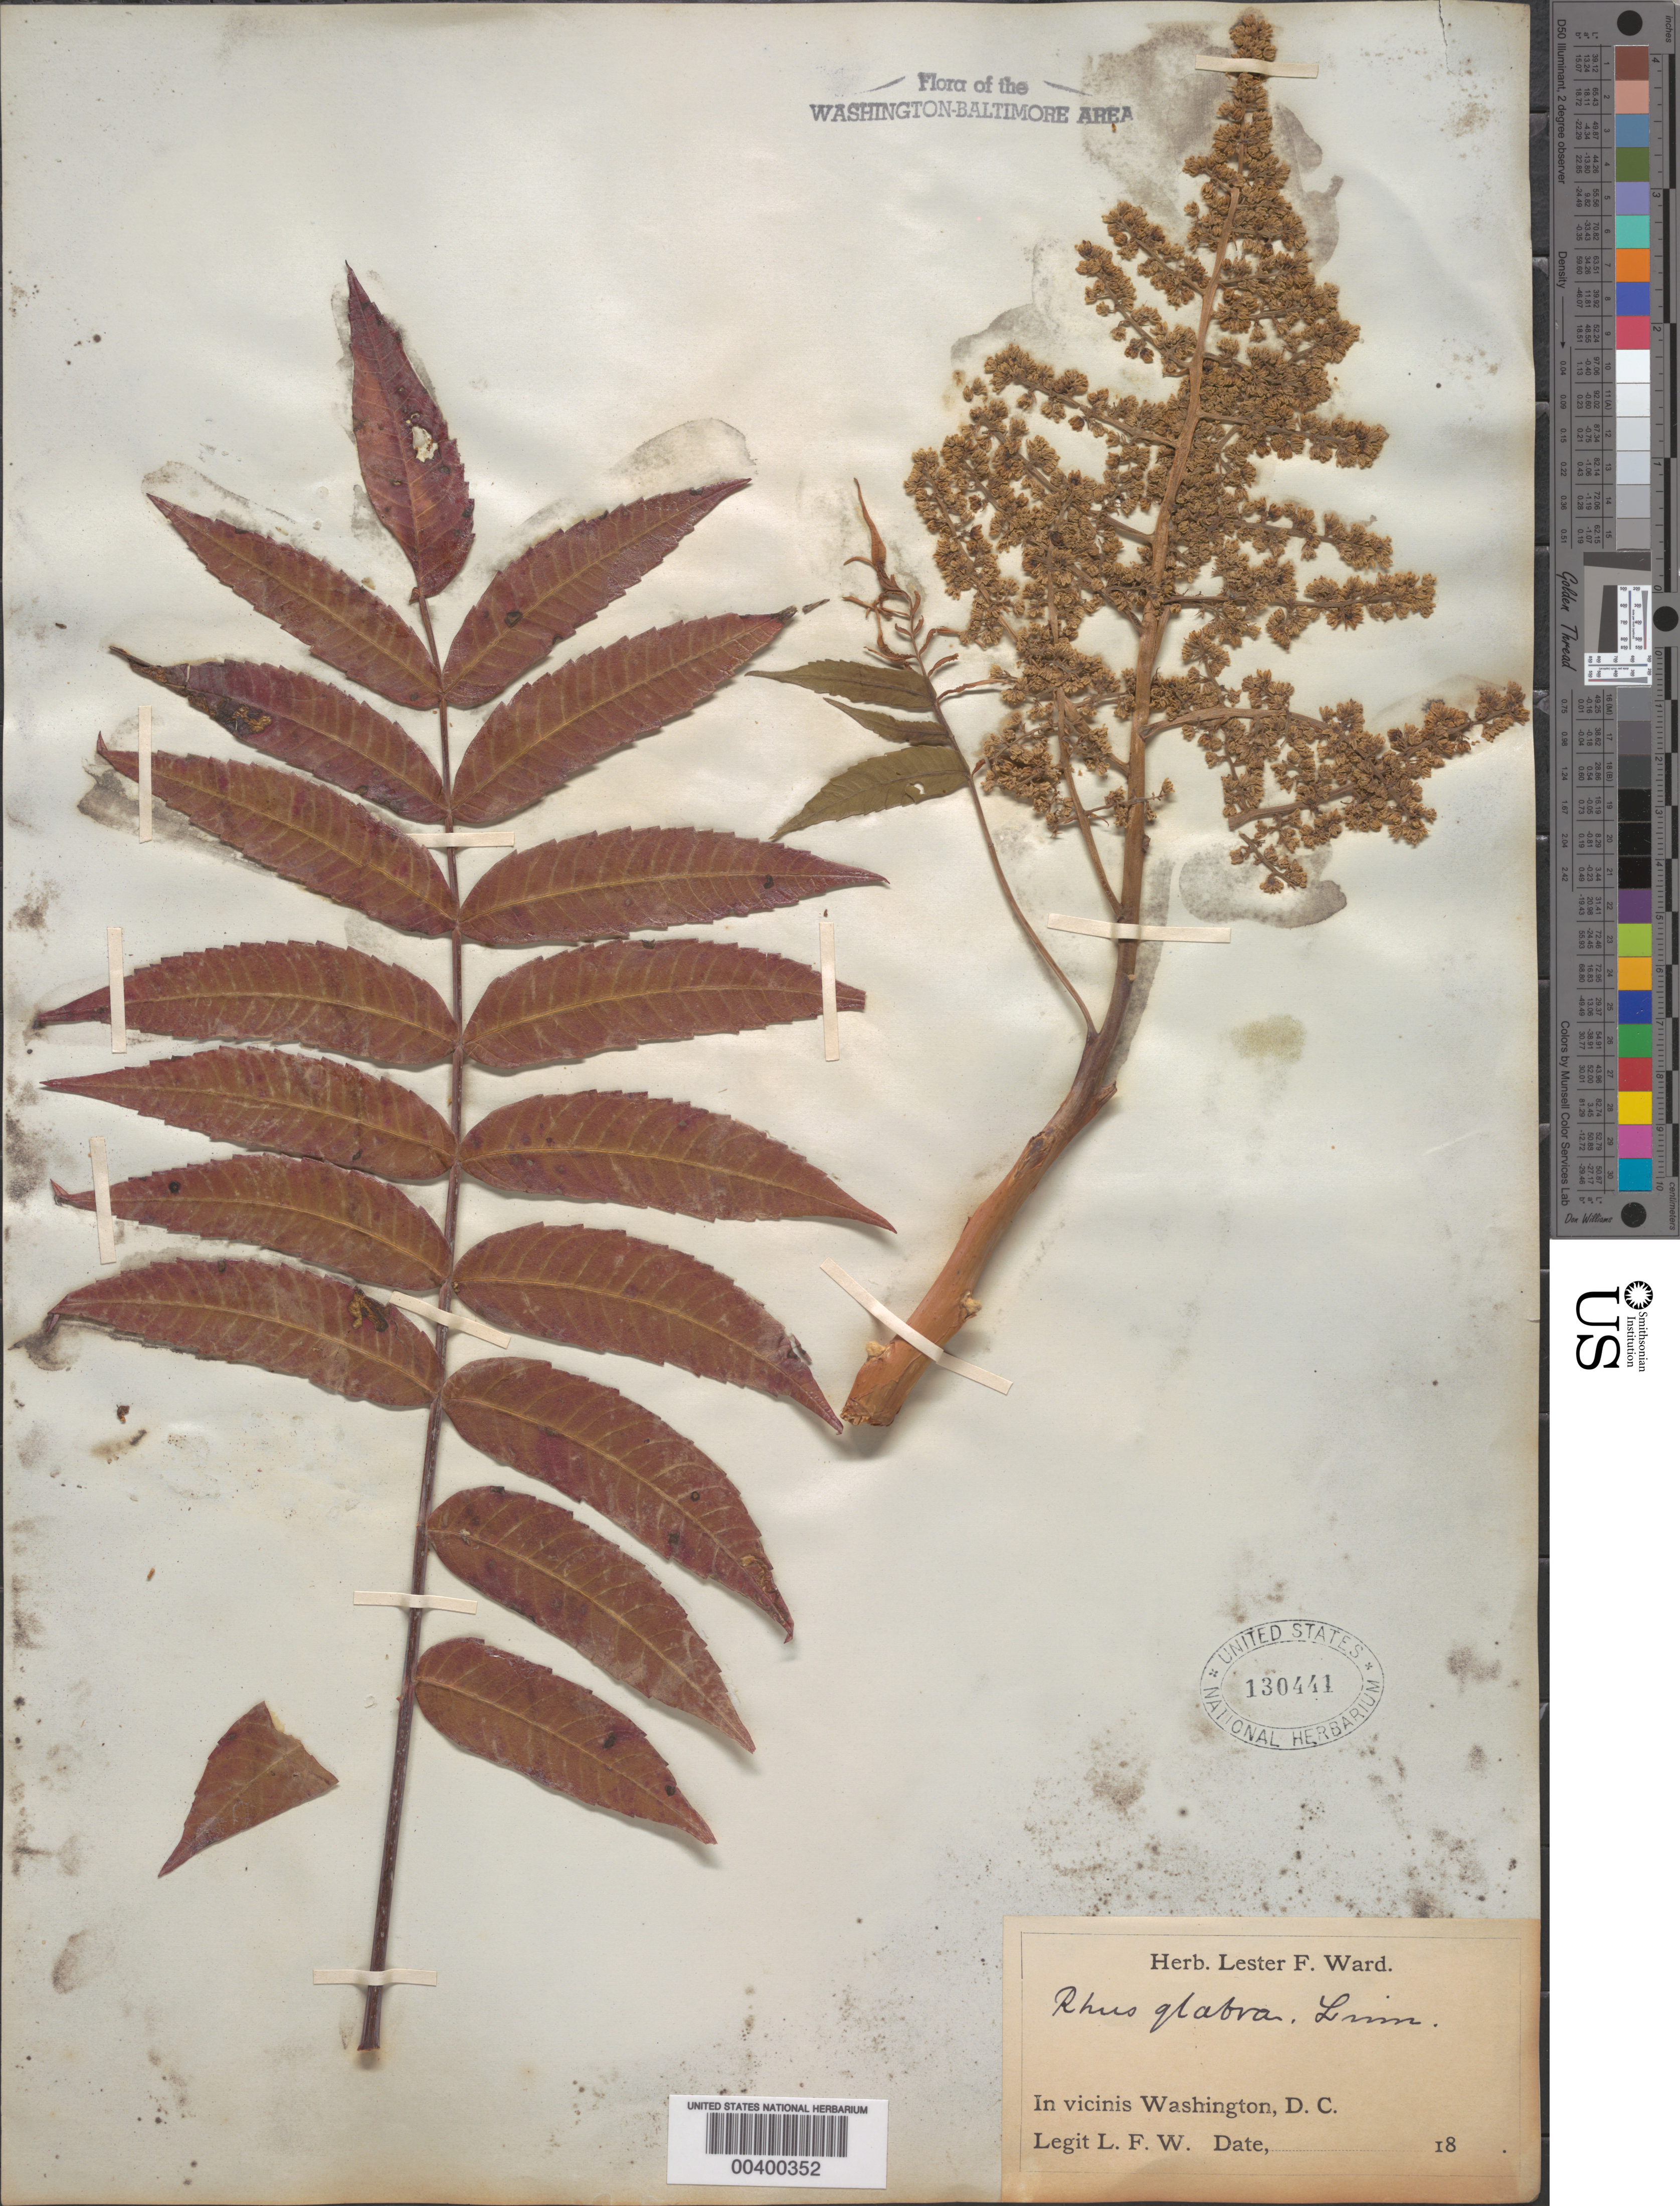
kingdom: Plantae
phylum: Tracheophyta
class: Magnoliopsida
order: Sapindales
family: Anacardiaceae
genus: Rhus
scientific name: Rhus glabra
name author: L.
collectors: L. F. Ward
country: United States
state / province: District of Columbia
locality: Washington DC Area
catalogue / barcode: US 130441